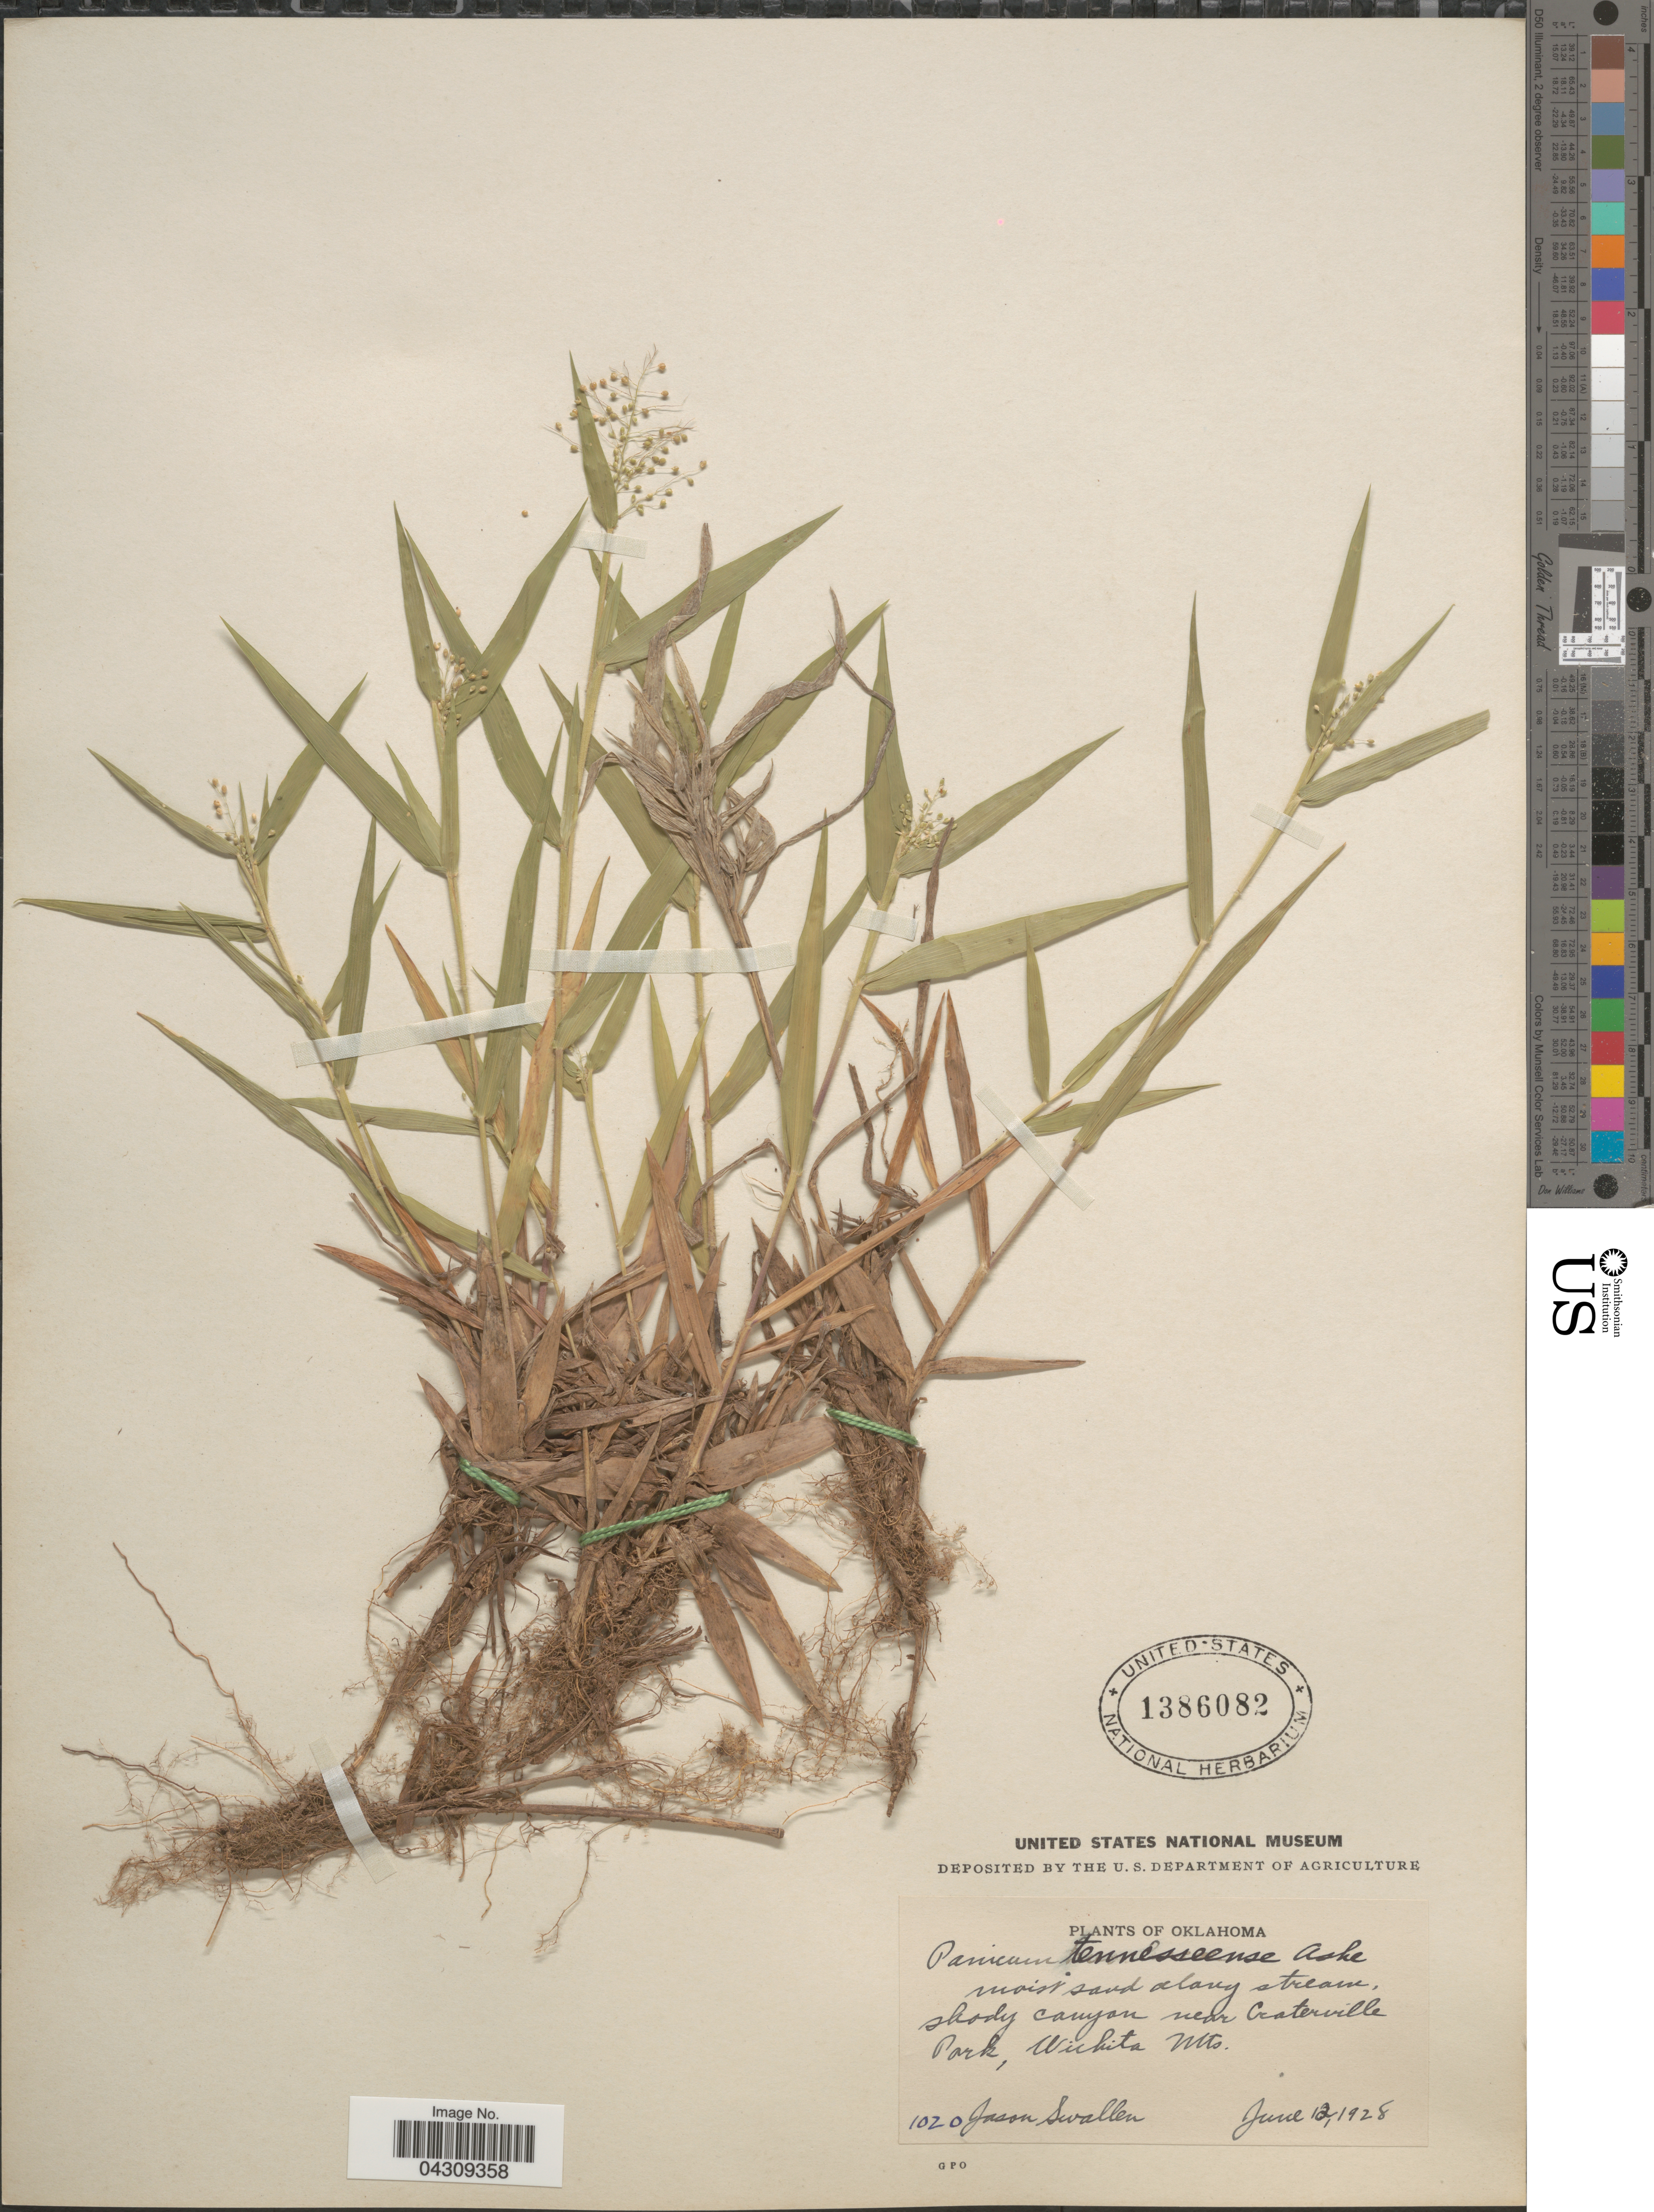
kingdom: Plantae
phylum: Tracheophyta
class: Liliopsida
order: Poales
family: Poaceae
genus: Dichanthelium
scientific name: Dichanthelium acuminatum var. acuminatum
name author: (Sw.) Gould & C.A. Clark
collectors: J. R. Swallen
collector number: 1020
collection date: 1928-06-12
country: United States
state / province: Oklahoma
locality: Moist sand along stream, shady canyon near Craterville Park, Wichita Mts.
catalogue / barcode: US 1386082